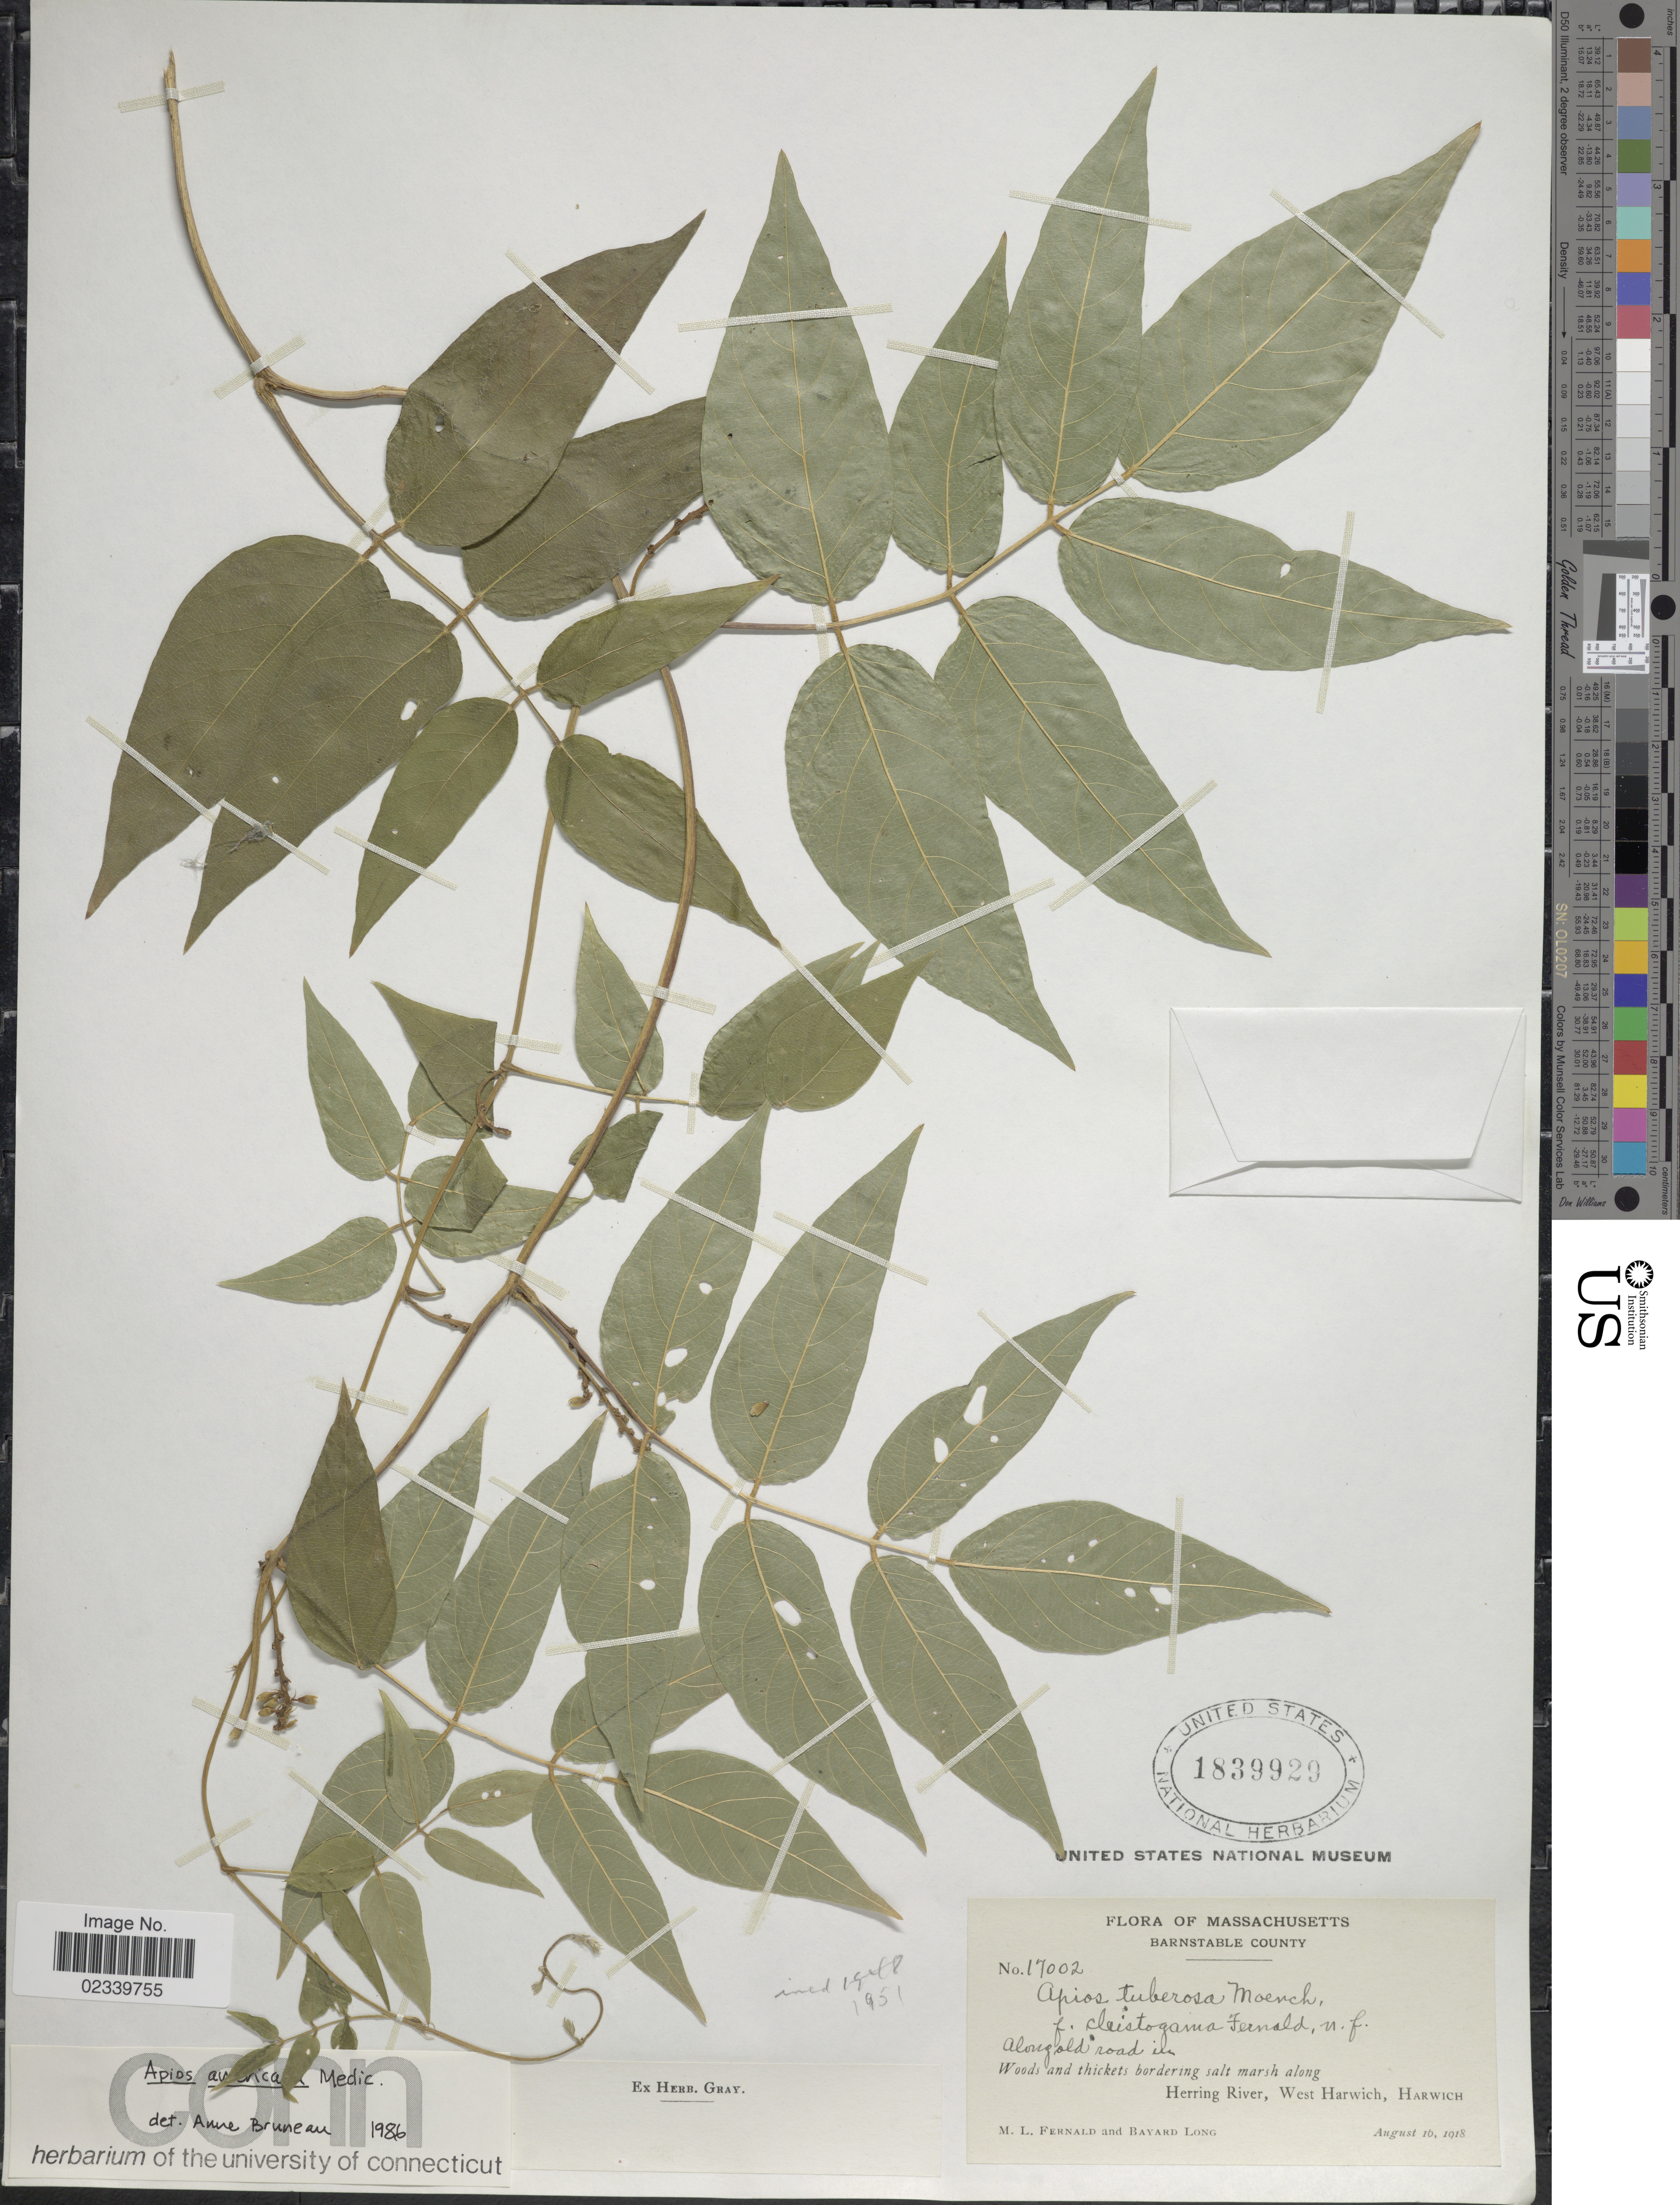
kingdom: Plantae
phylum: Tracheophyta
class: Magnoliopsida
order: Fabales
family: Fabaceae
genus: Apios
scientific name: Apios americana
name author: Medik.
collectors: M. L. Fernald & B. Long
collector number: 17002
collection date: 1918-08-16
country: United States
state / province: Massachusetts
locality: Massachusetts, Branstable County, Along old road in Woods and thickets bordering salt marsh along, Herring River, West Harwich, Harwich.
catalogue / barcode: US 1839929